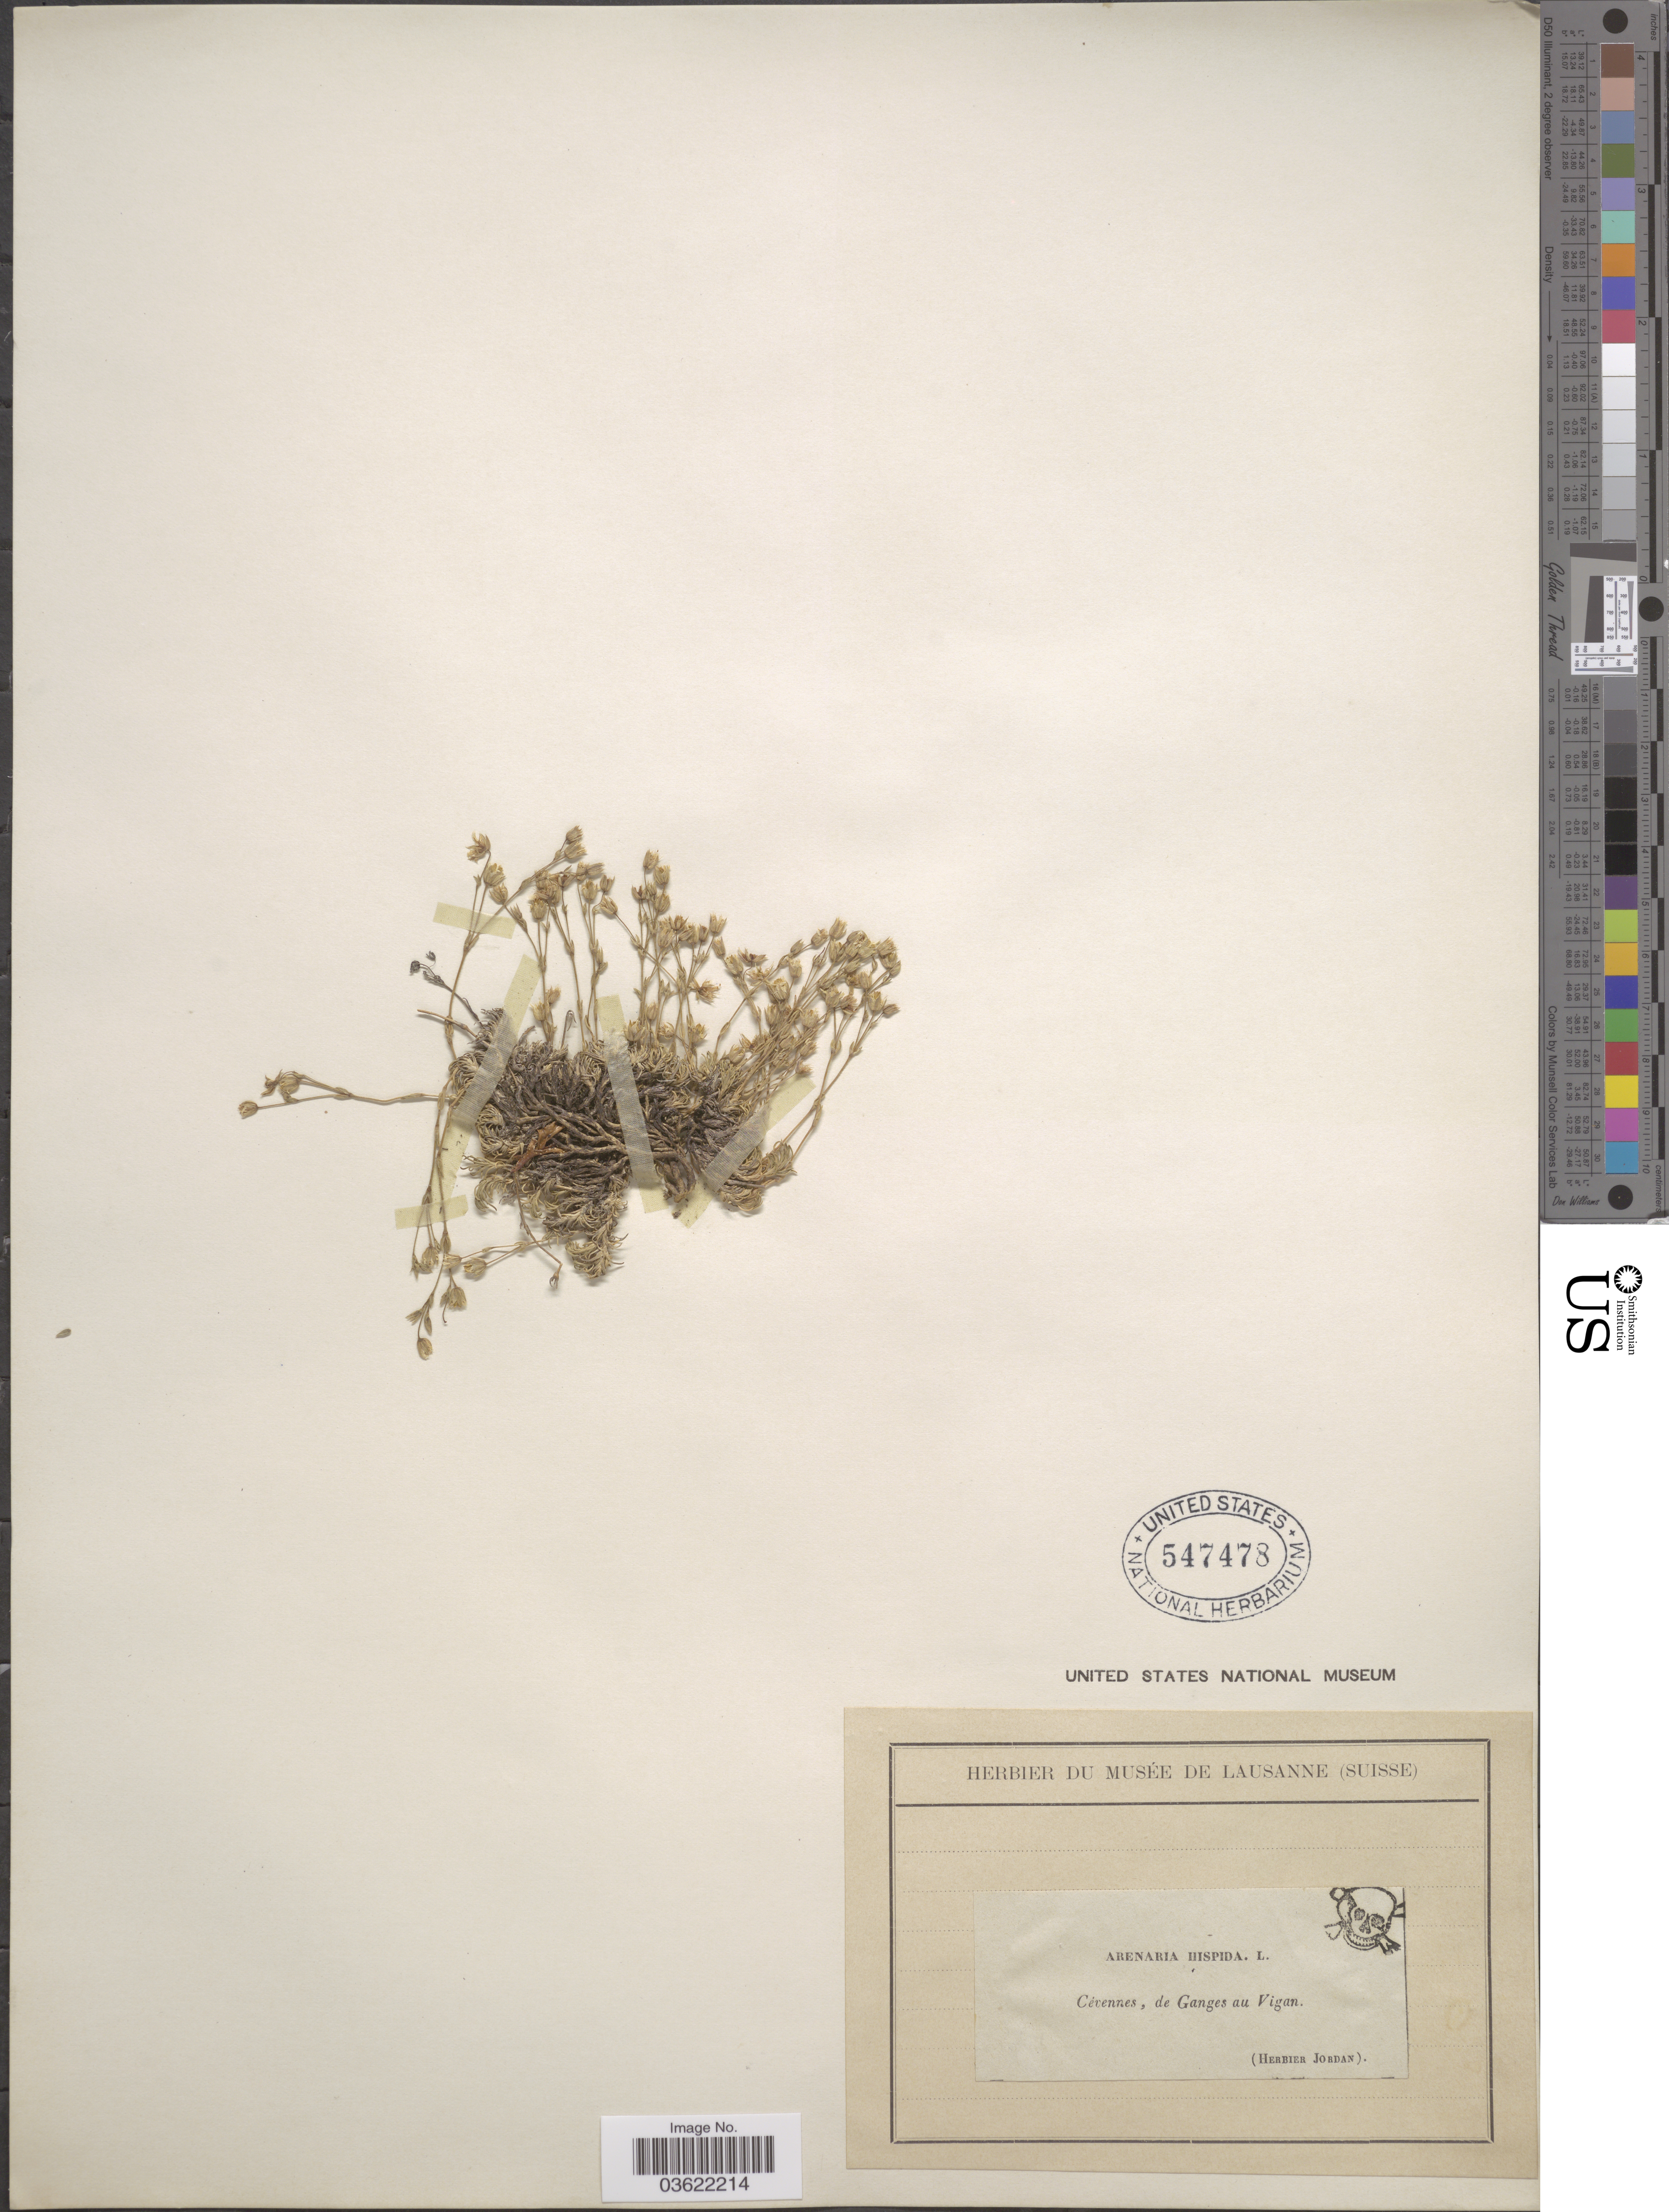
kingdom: Plantae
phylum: Tracheophyta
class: Magnoliopsida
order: Caryophyllales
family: Caryophyllaceae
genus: Arenaria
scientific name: Arenaria hispida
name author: L.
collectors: ex herb. Jordan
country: France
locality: Cévennes, de Ganges au Vigan.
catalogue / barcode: US 547478